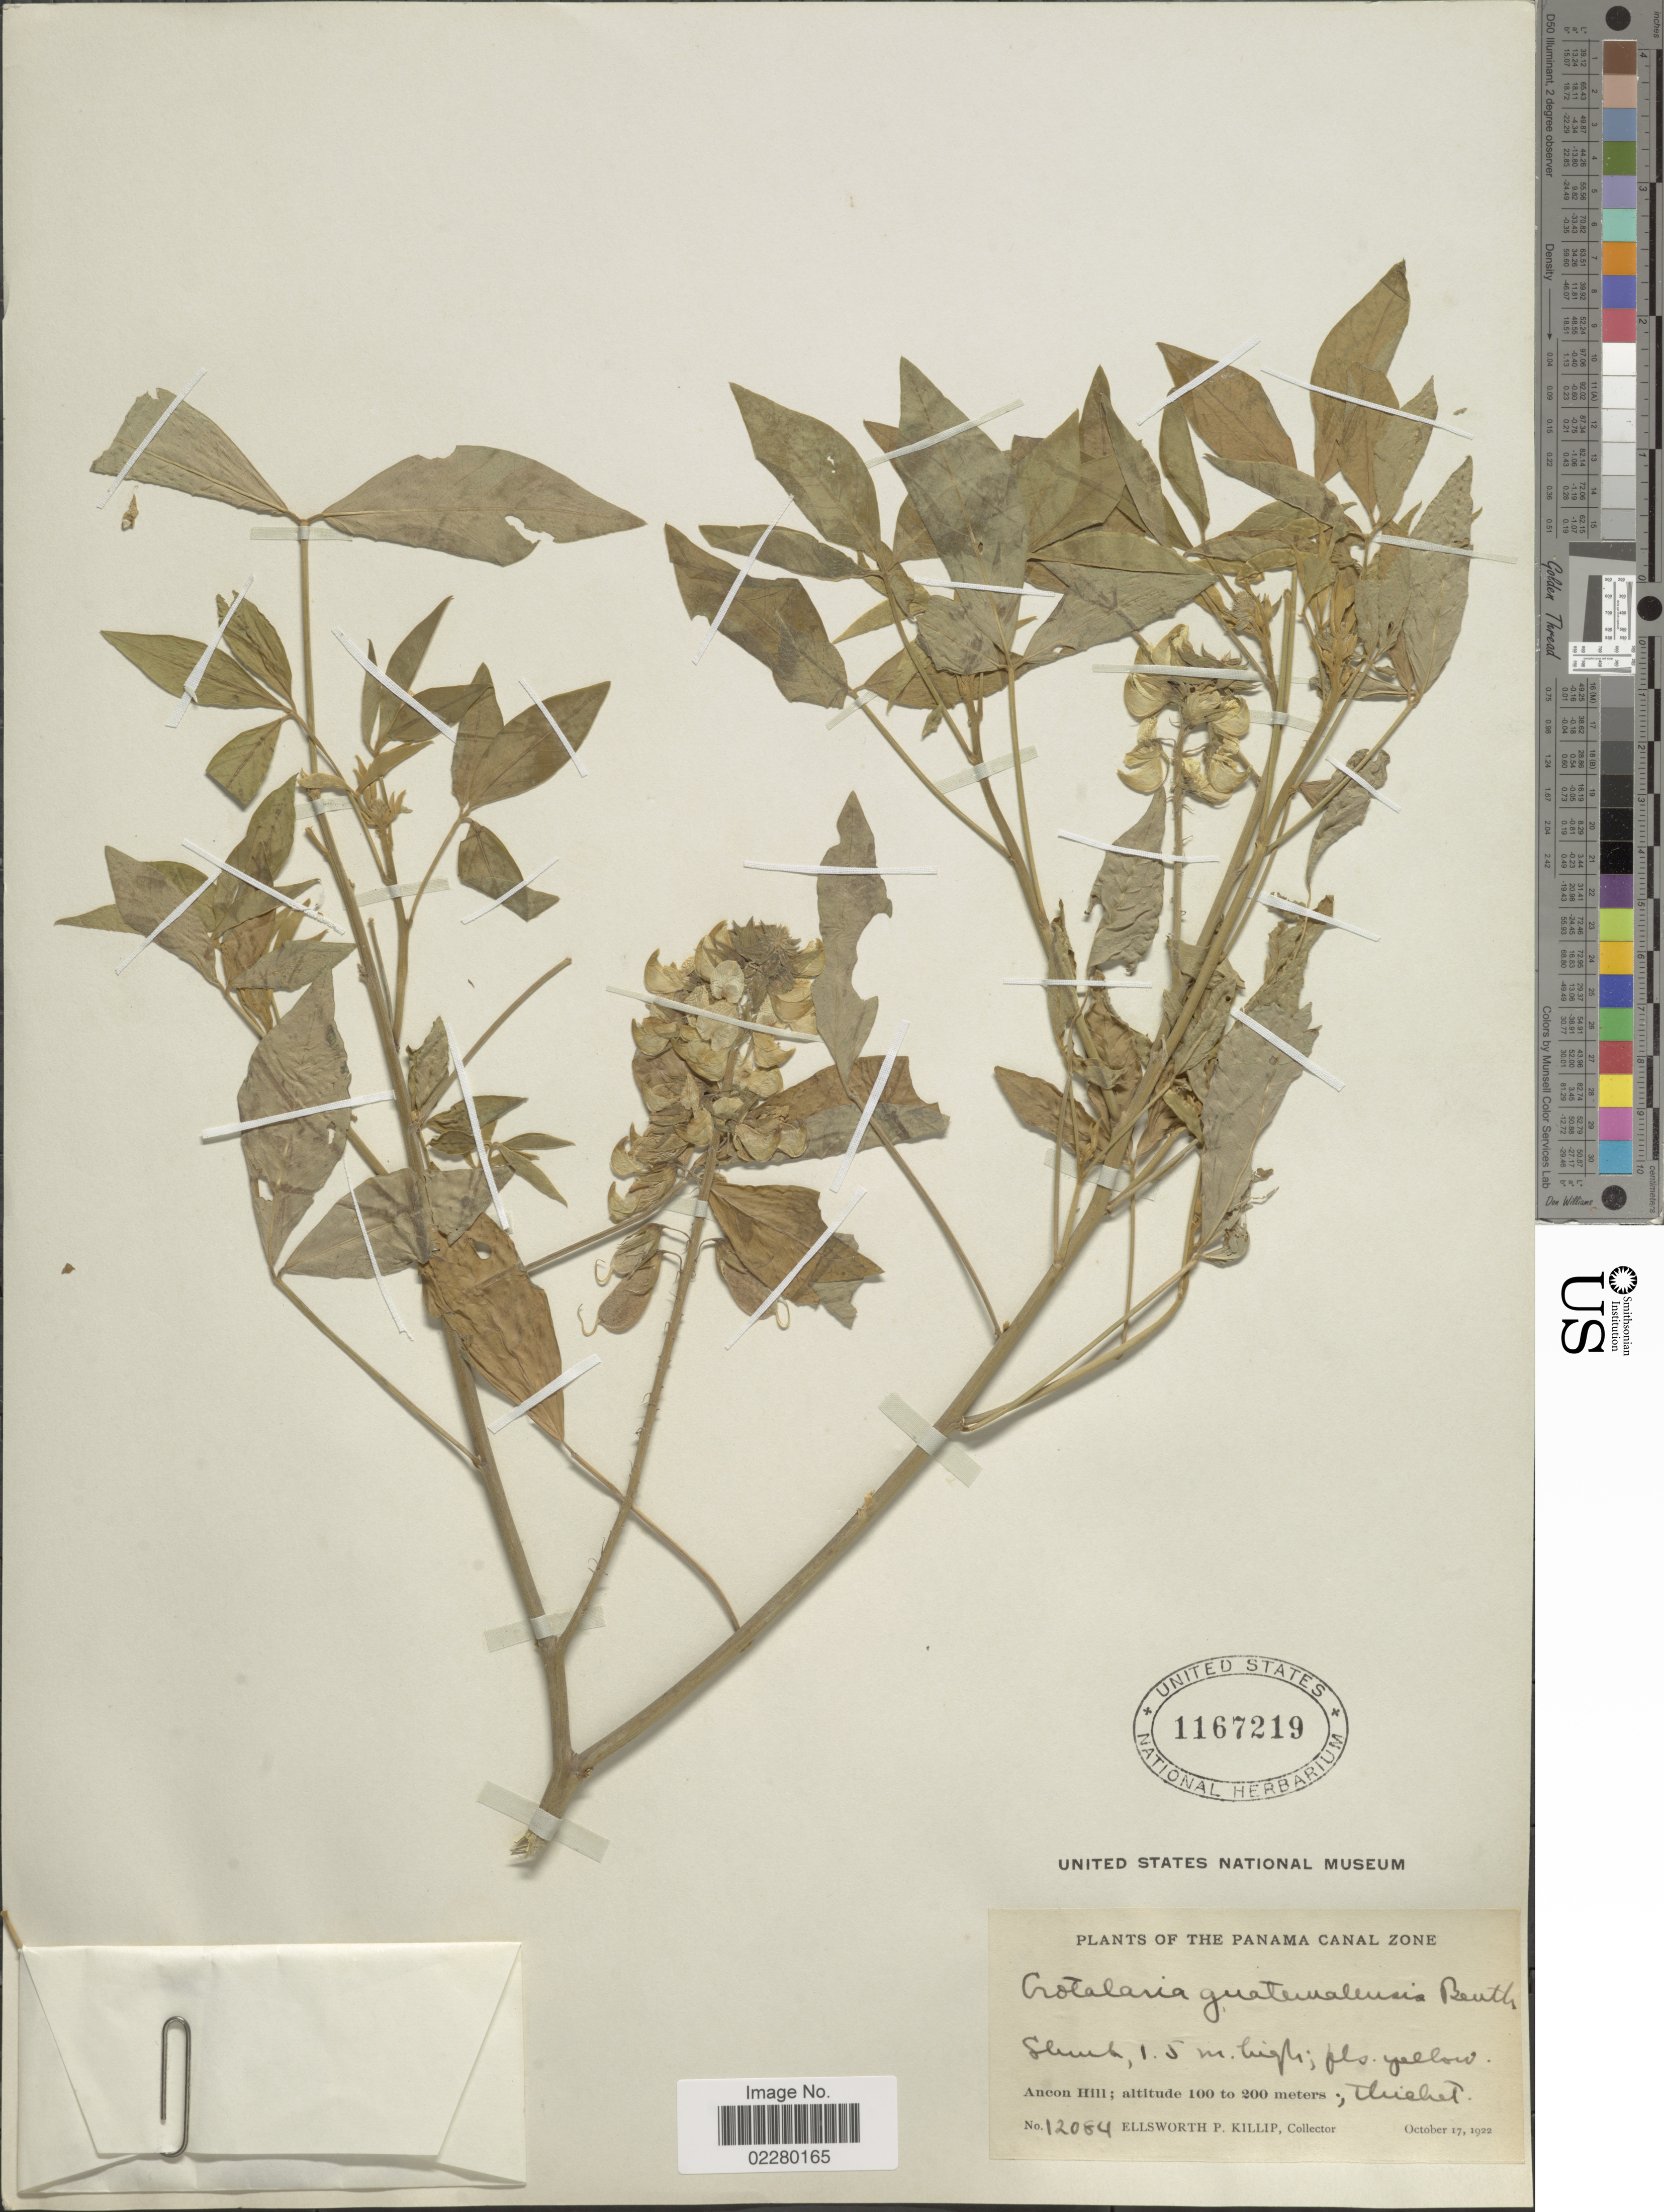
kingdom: Plantae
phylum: Tracheophyta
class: Magnoliopsida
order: Fabales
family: Fabaceae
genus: Crotalaria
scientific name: Crotalaria juncea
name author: L.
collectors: E. P. Killip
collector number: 12084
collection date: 1922-10-17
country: Panama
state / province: Colón / Panamá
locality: Panama Canal Zone. Ancon Hill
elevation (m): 100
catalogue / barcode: US 1167219